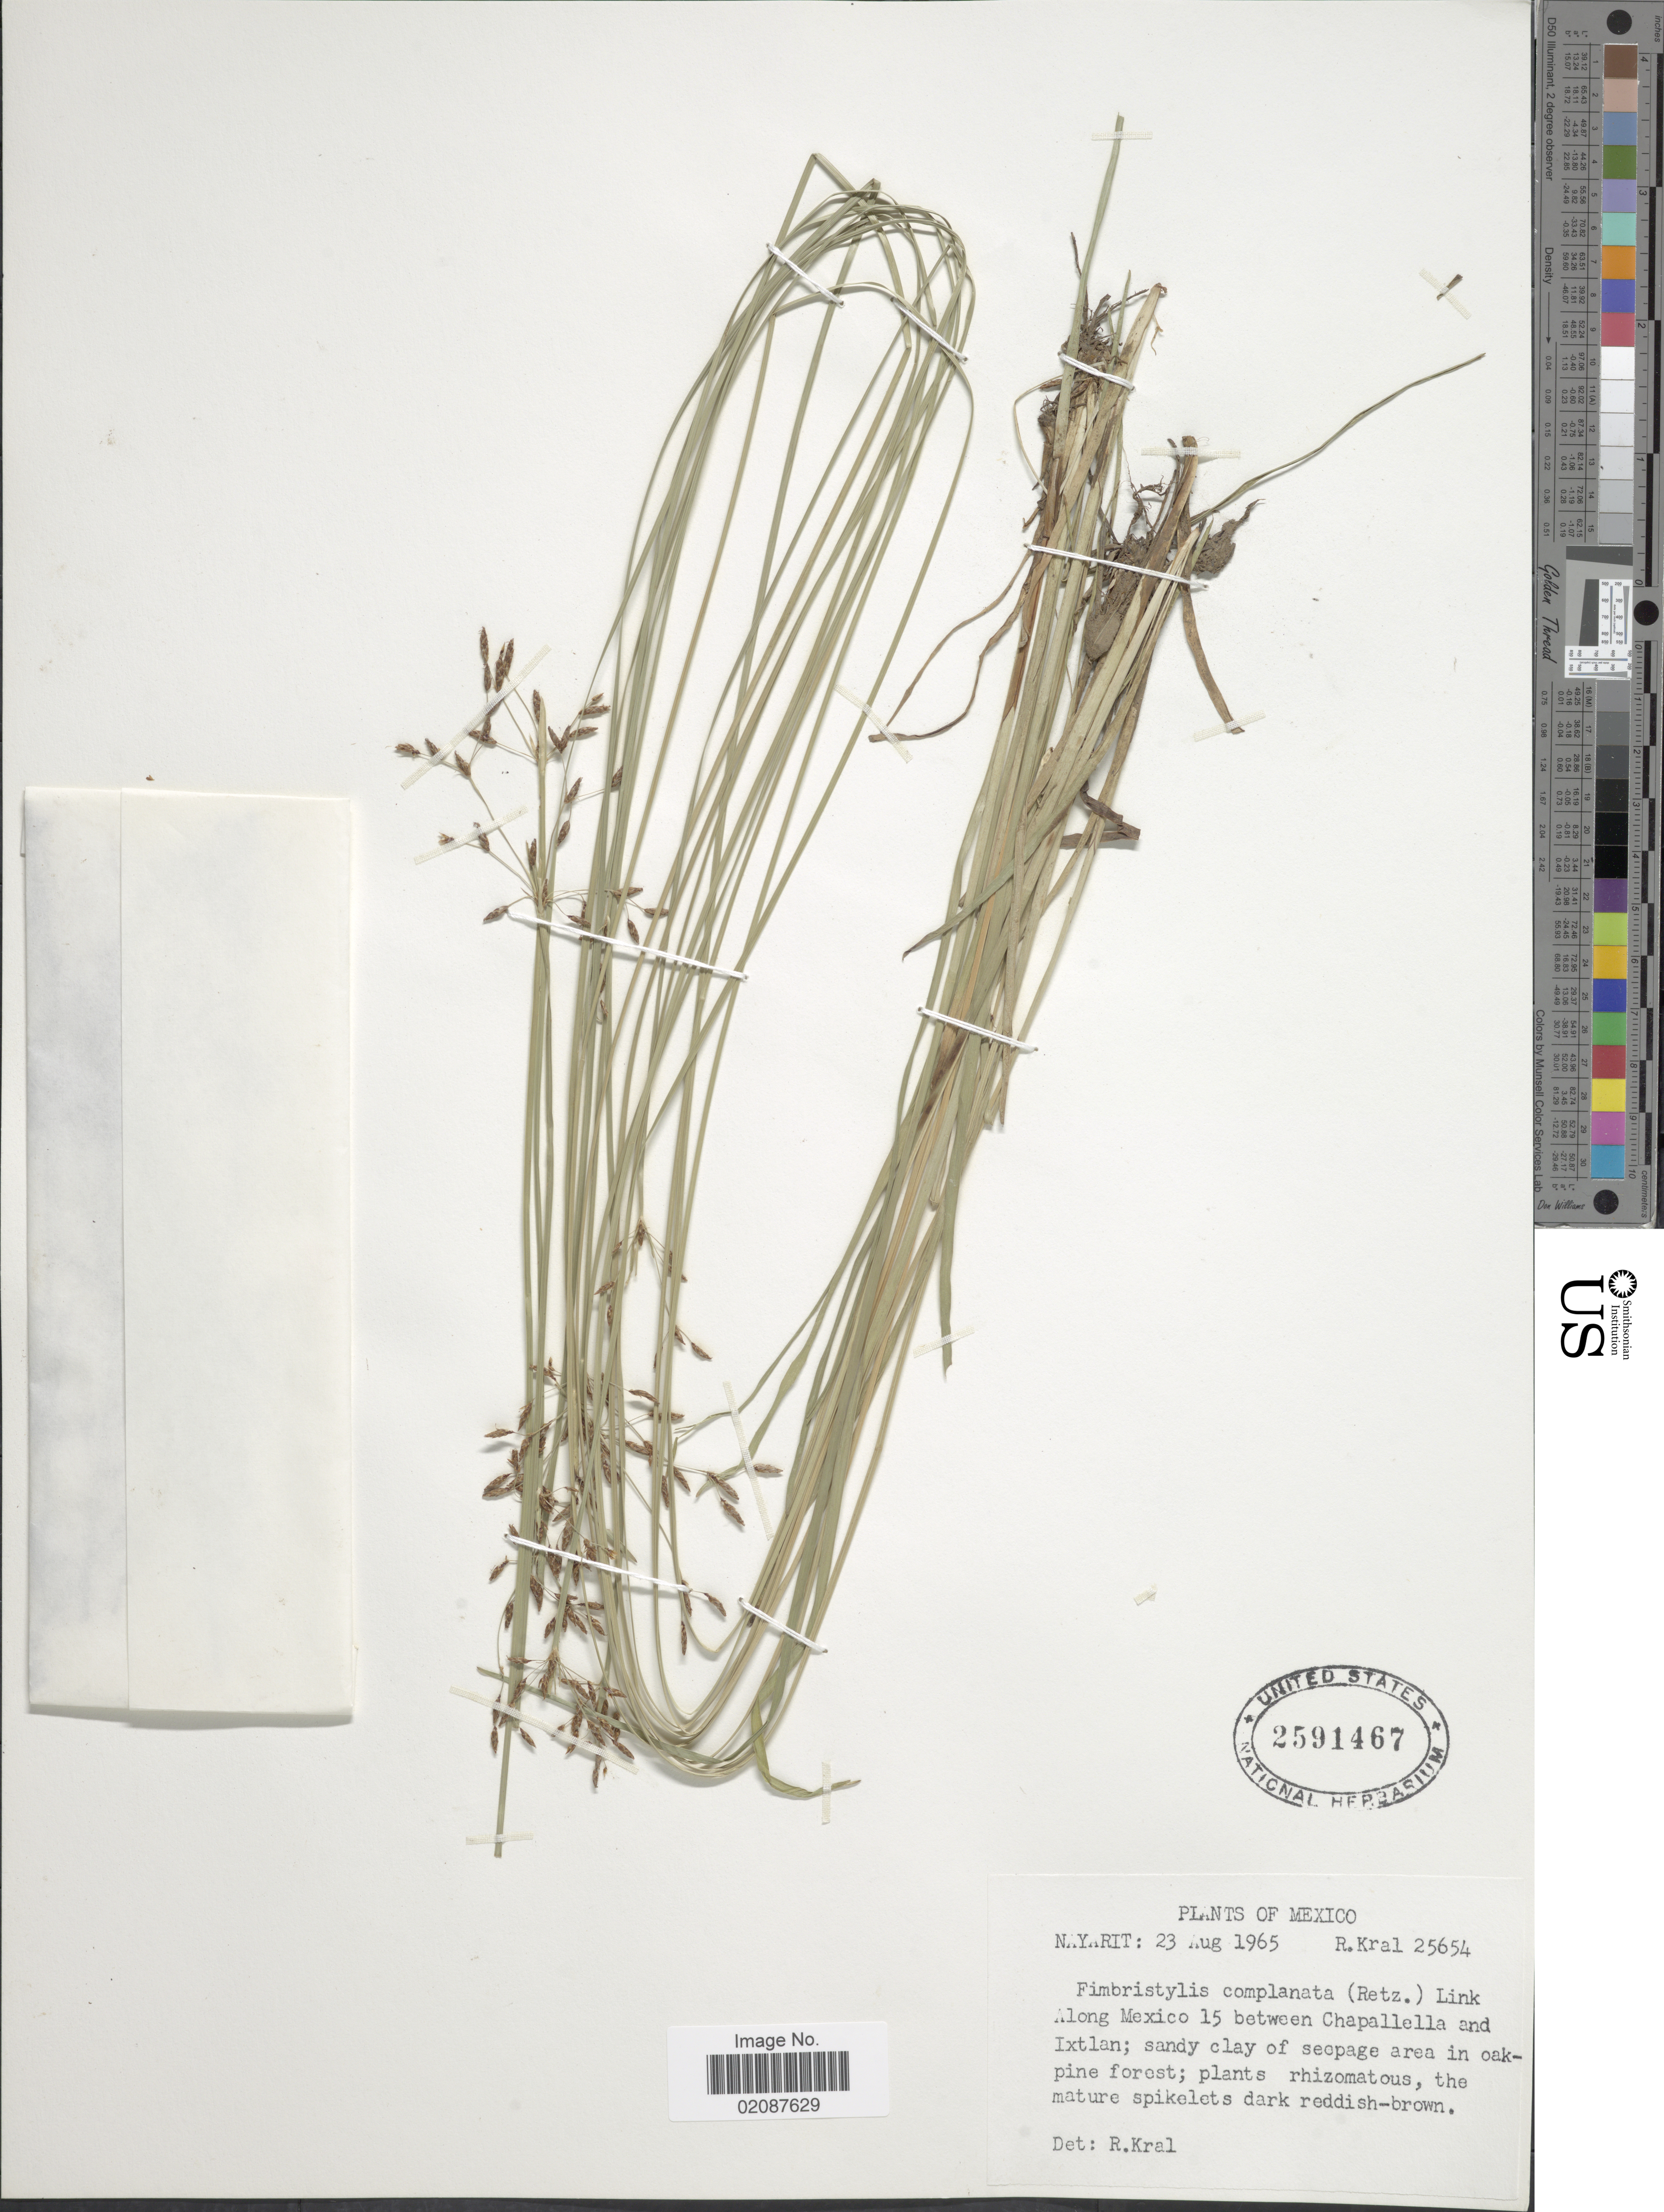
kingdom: Plantae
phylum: Tracheophyta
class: Liliopsida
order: Poales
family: Cyperaceae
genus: Fimbristylis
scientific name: Fimbristylis complanata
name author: (Retz.) Link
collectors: R. Kral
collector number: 25654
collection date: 1965-08-23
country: Mexico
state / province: Nayarit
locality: Along Mexico 15 between Chapallella and Ixtlan,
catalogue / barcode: US 2591467